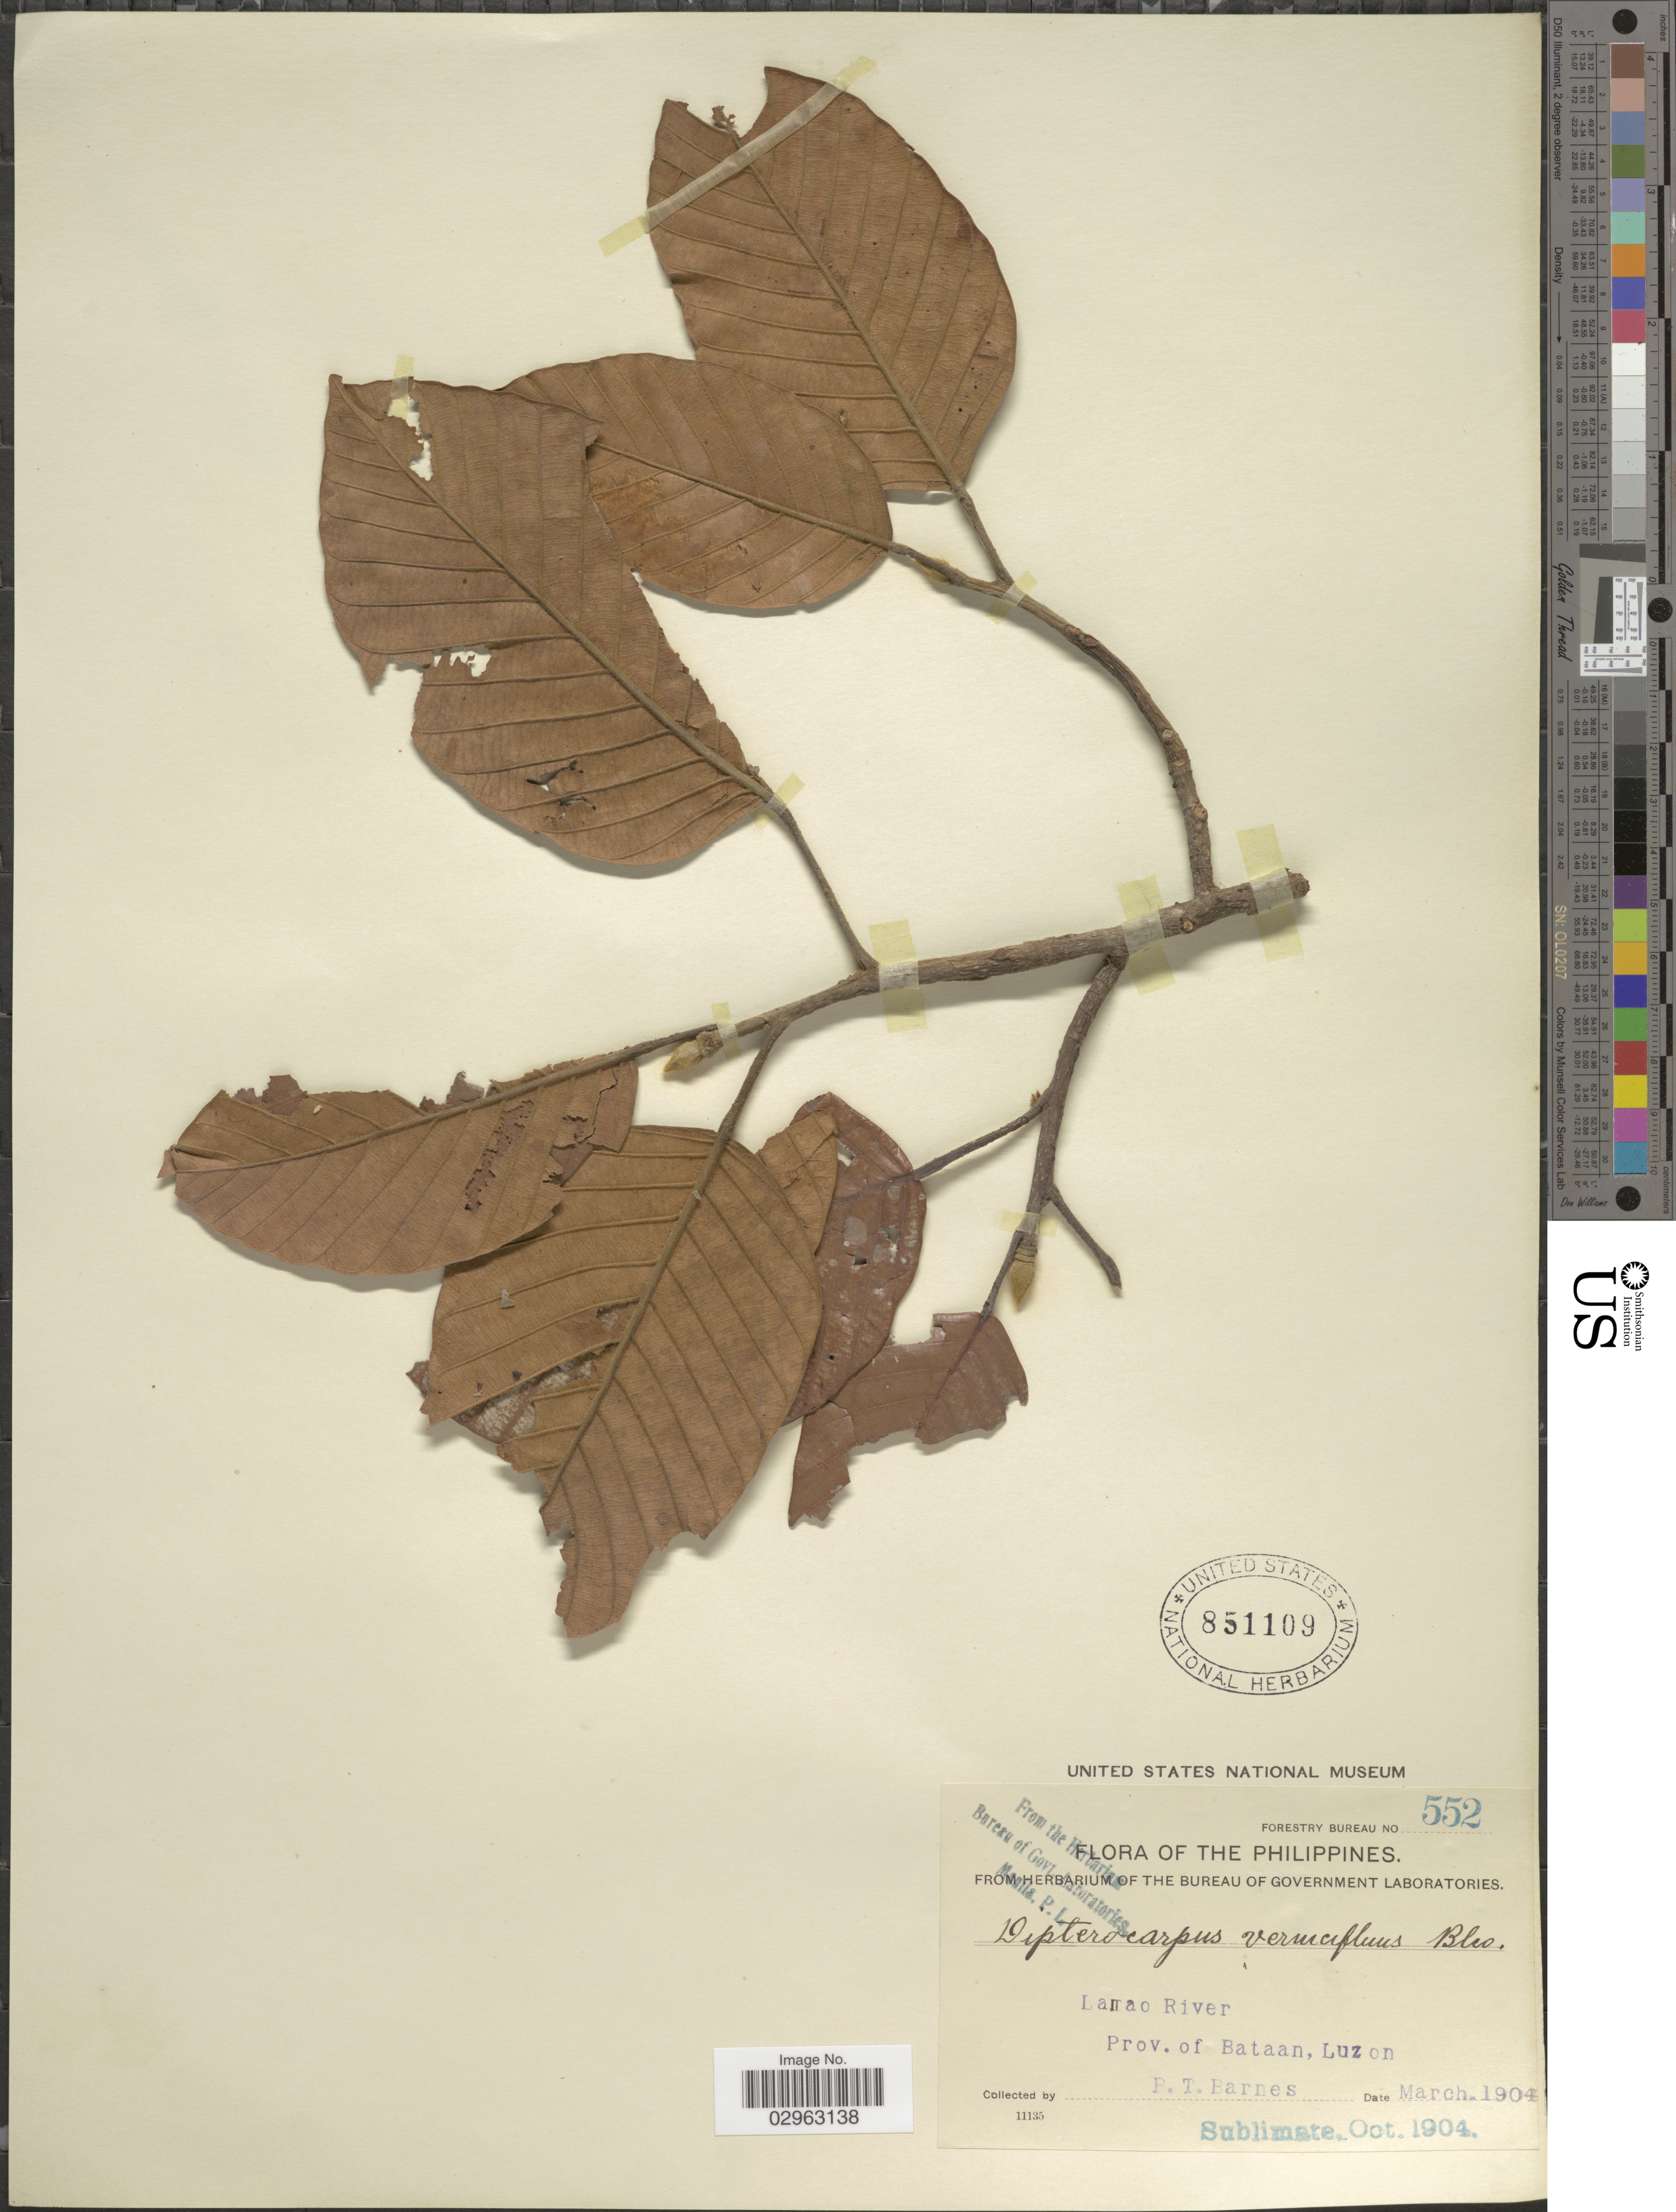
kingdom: Plantae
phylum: Tracheophyta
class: Magnoliopsida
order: Malvales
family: Dipterocarpaceae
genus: Dipterocarpus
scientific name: Dipterocarpus vernicifluus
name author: Blanco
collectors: P. Barnes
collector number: Forestry Bureau 552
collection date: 1904-03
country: Philippines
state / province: Central Luzon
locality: Lamao River, Prov. of Bataan, Luzon.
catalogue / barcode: US 851109